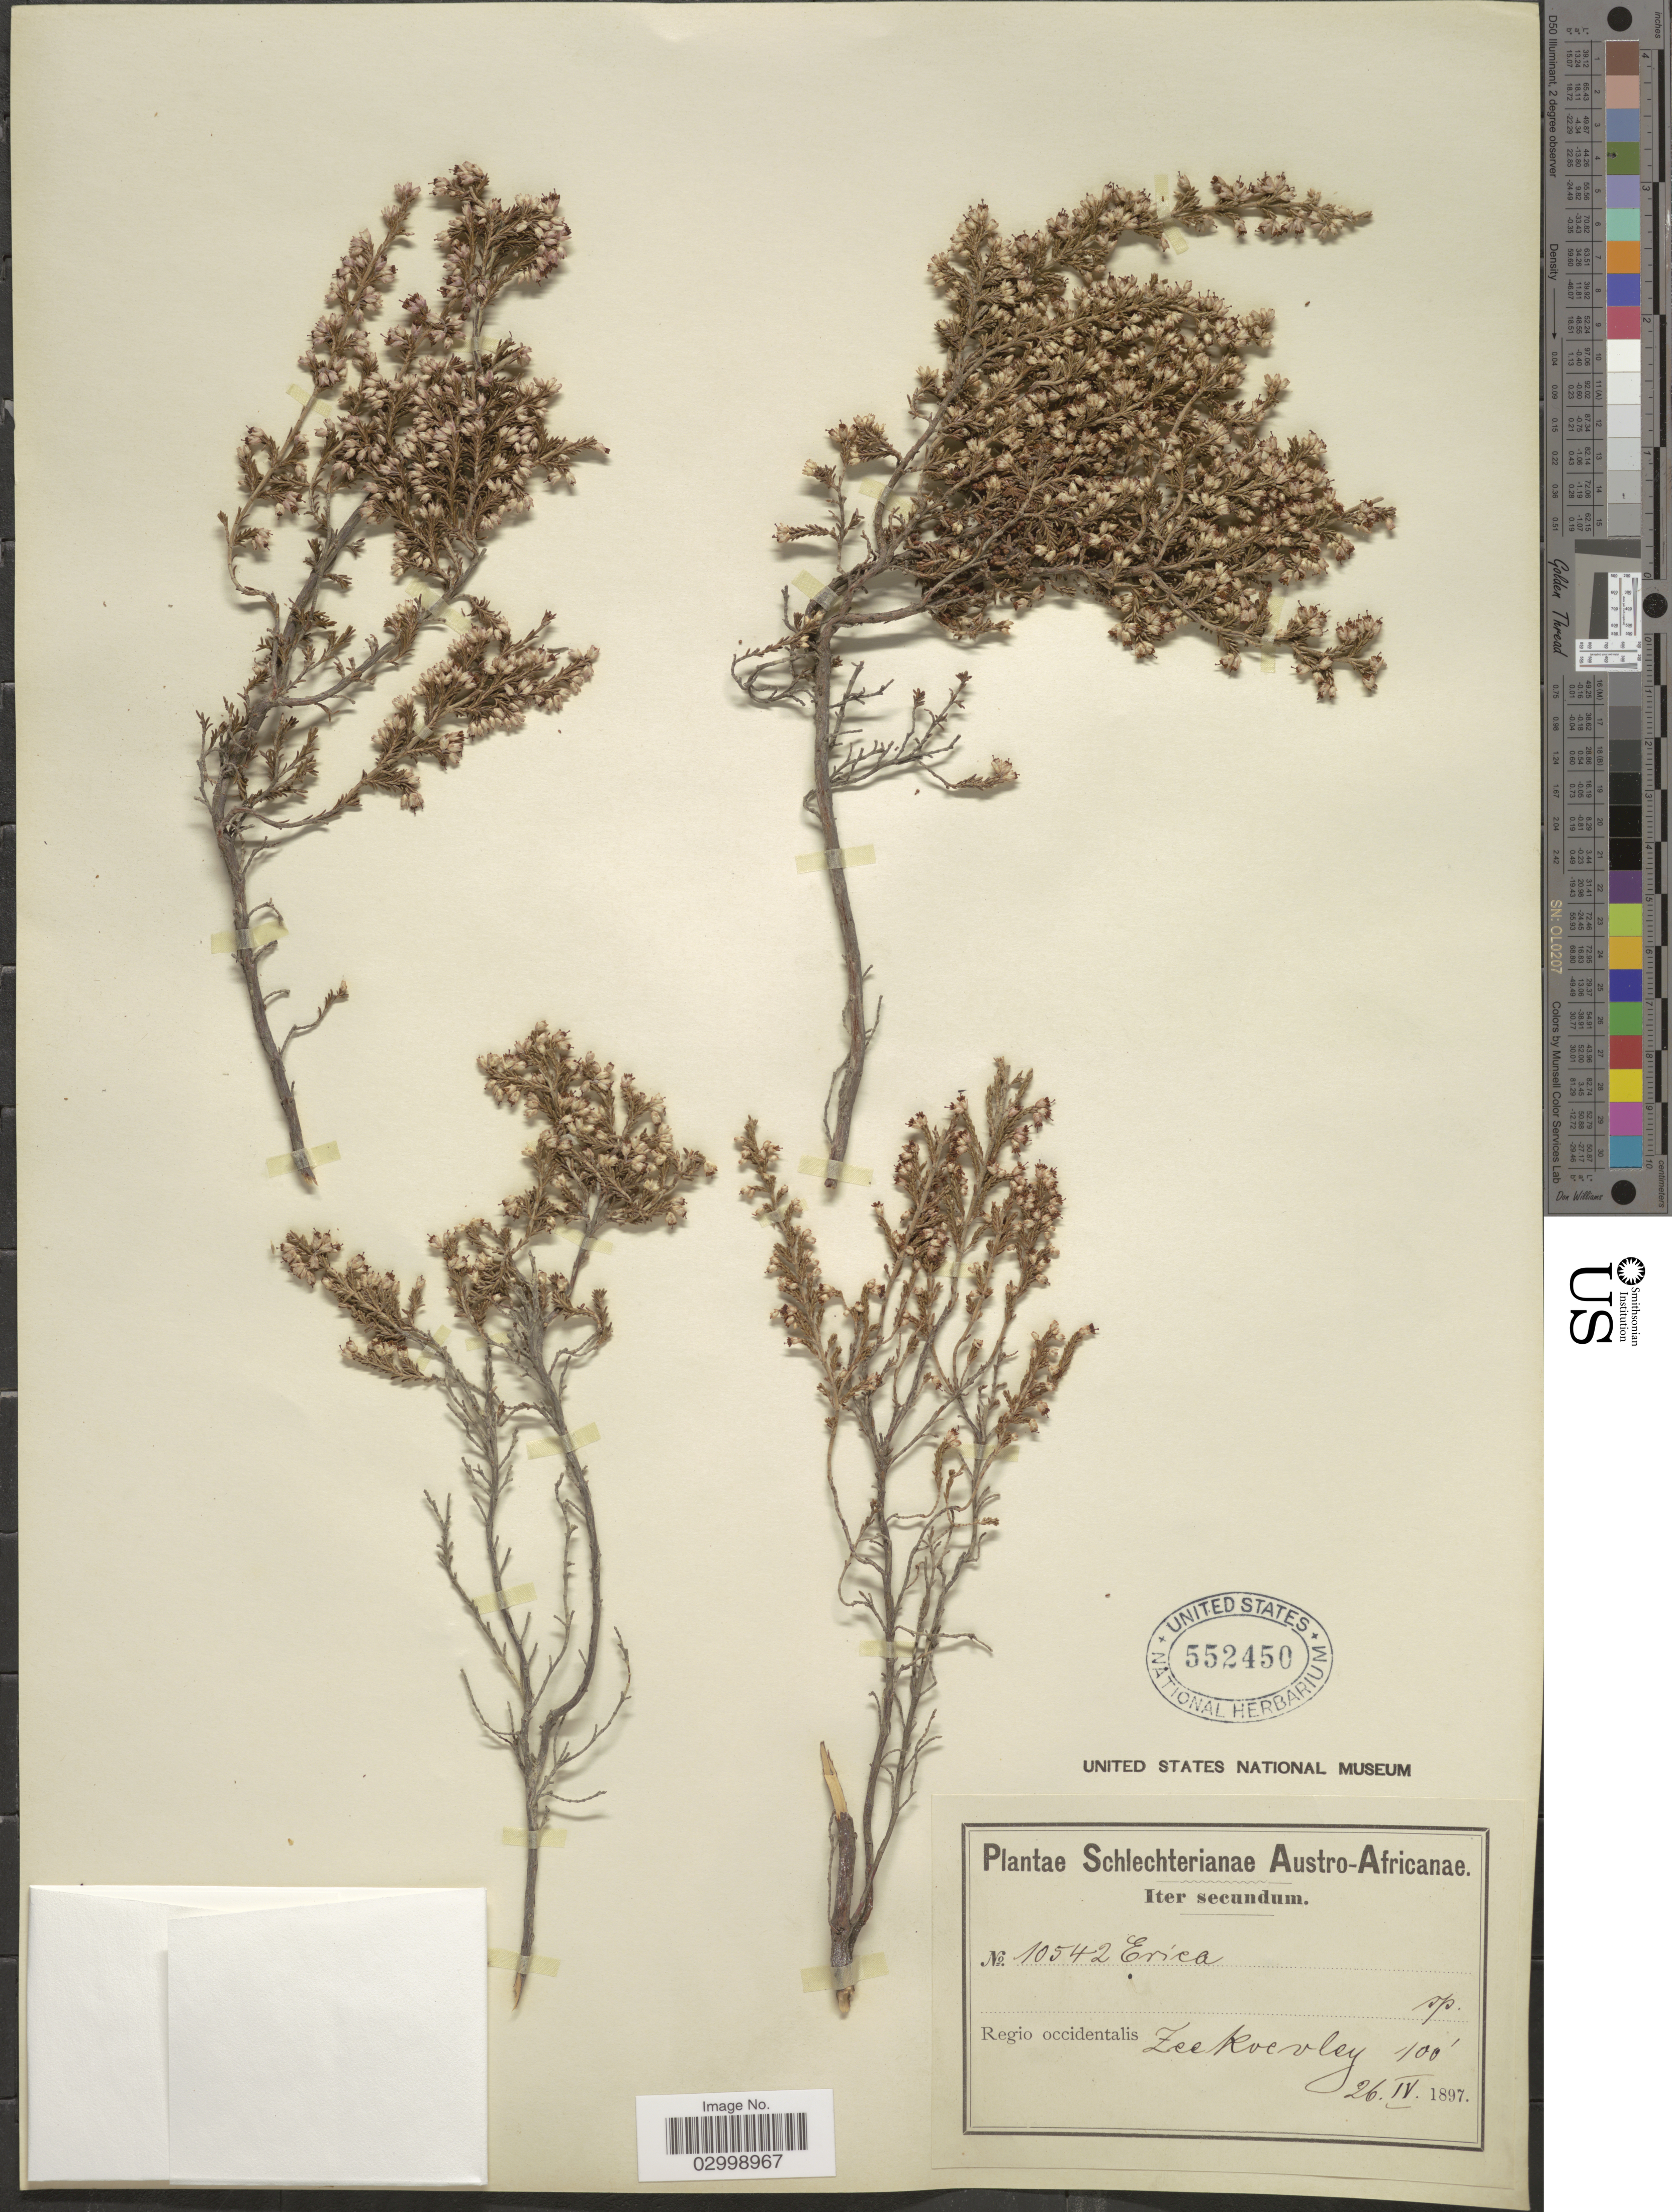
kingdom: Plantae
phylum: Tracheophyta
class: Magnoliopsida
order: Ericales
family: Ericaceae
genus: Erica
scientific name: Erica sp.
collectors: Schlechter, --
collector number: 10542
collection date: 1897-04-26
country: South Africa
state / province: Western Cape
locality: Austro-Africanae, Regio occidentalis, Zeekoevley [Zeekoevlei].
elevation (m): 30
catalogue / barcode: US 552450